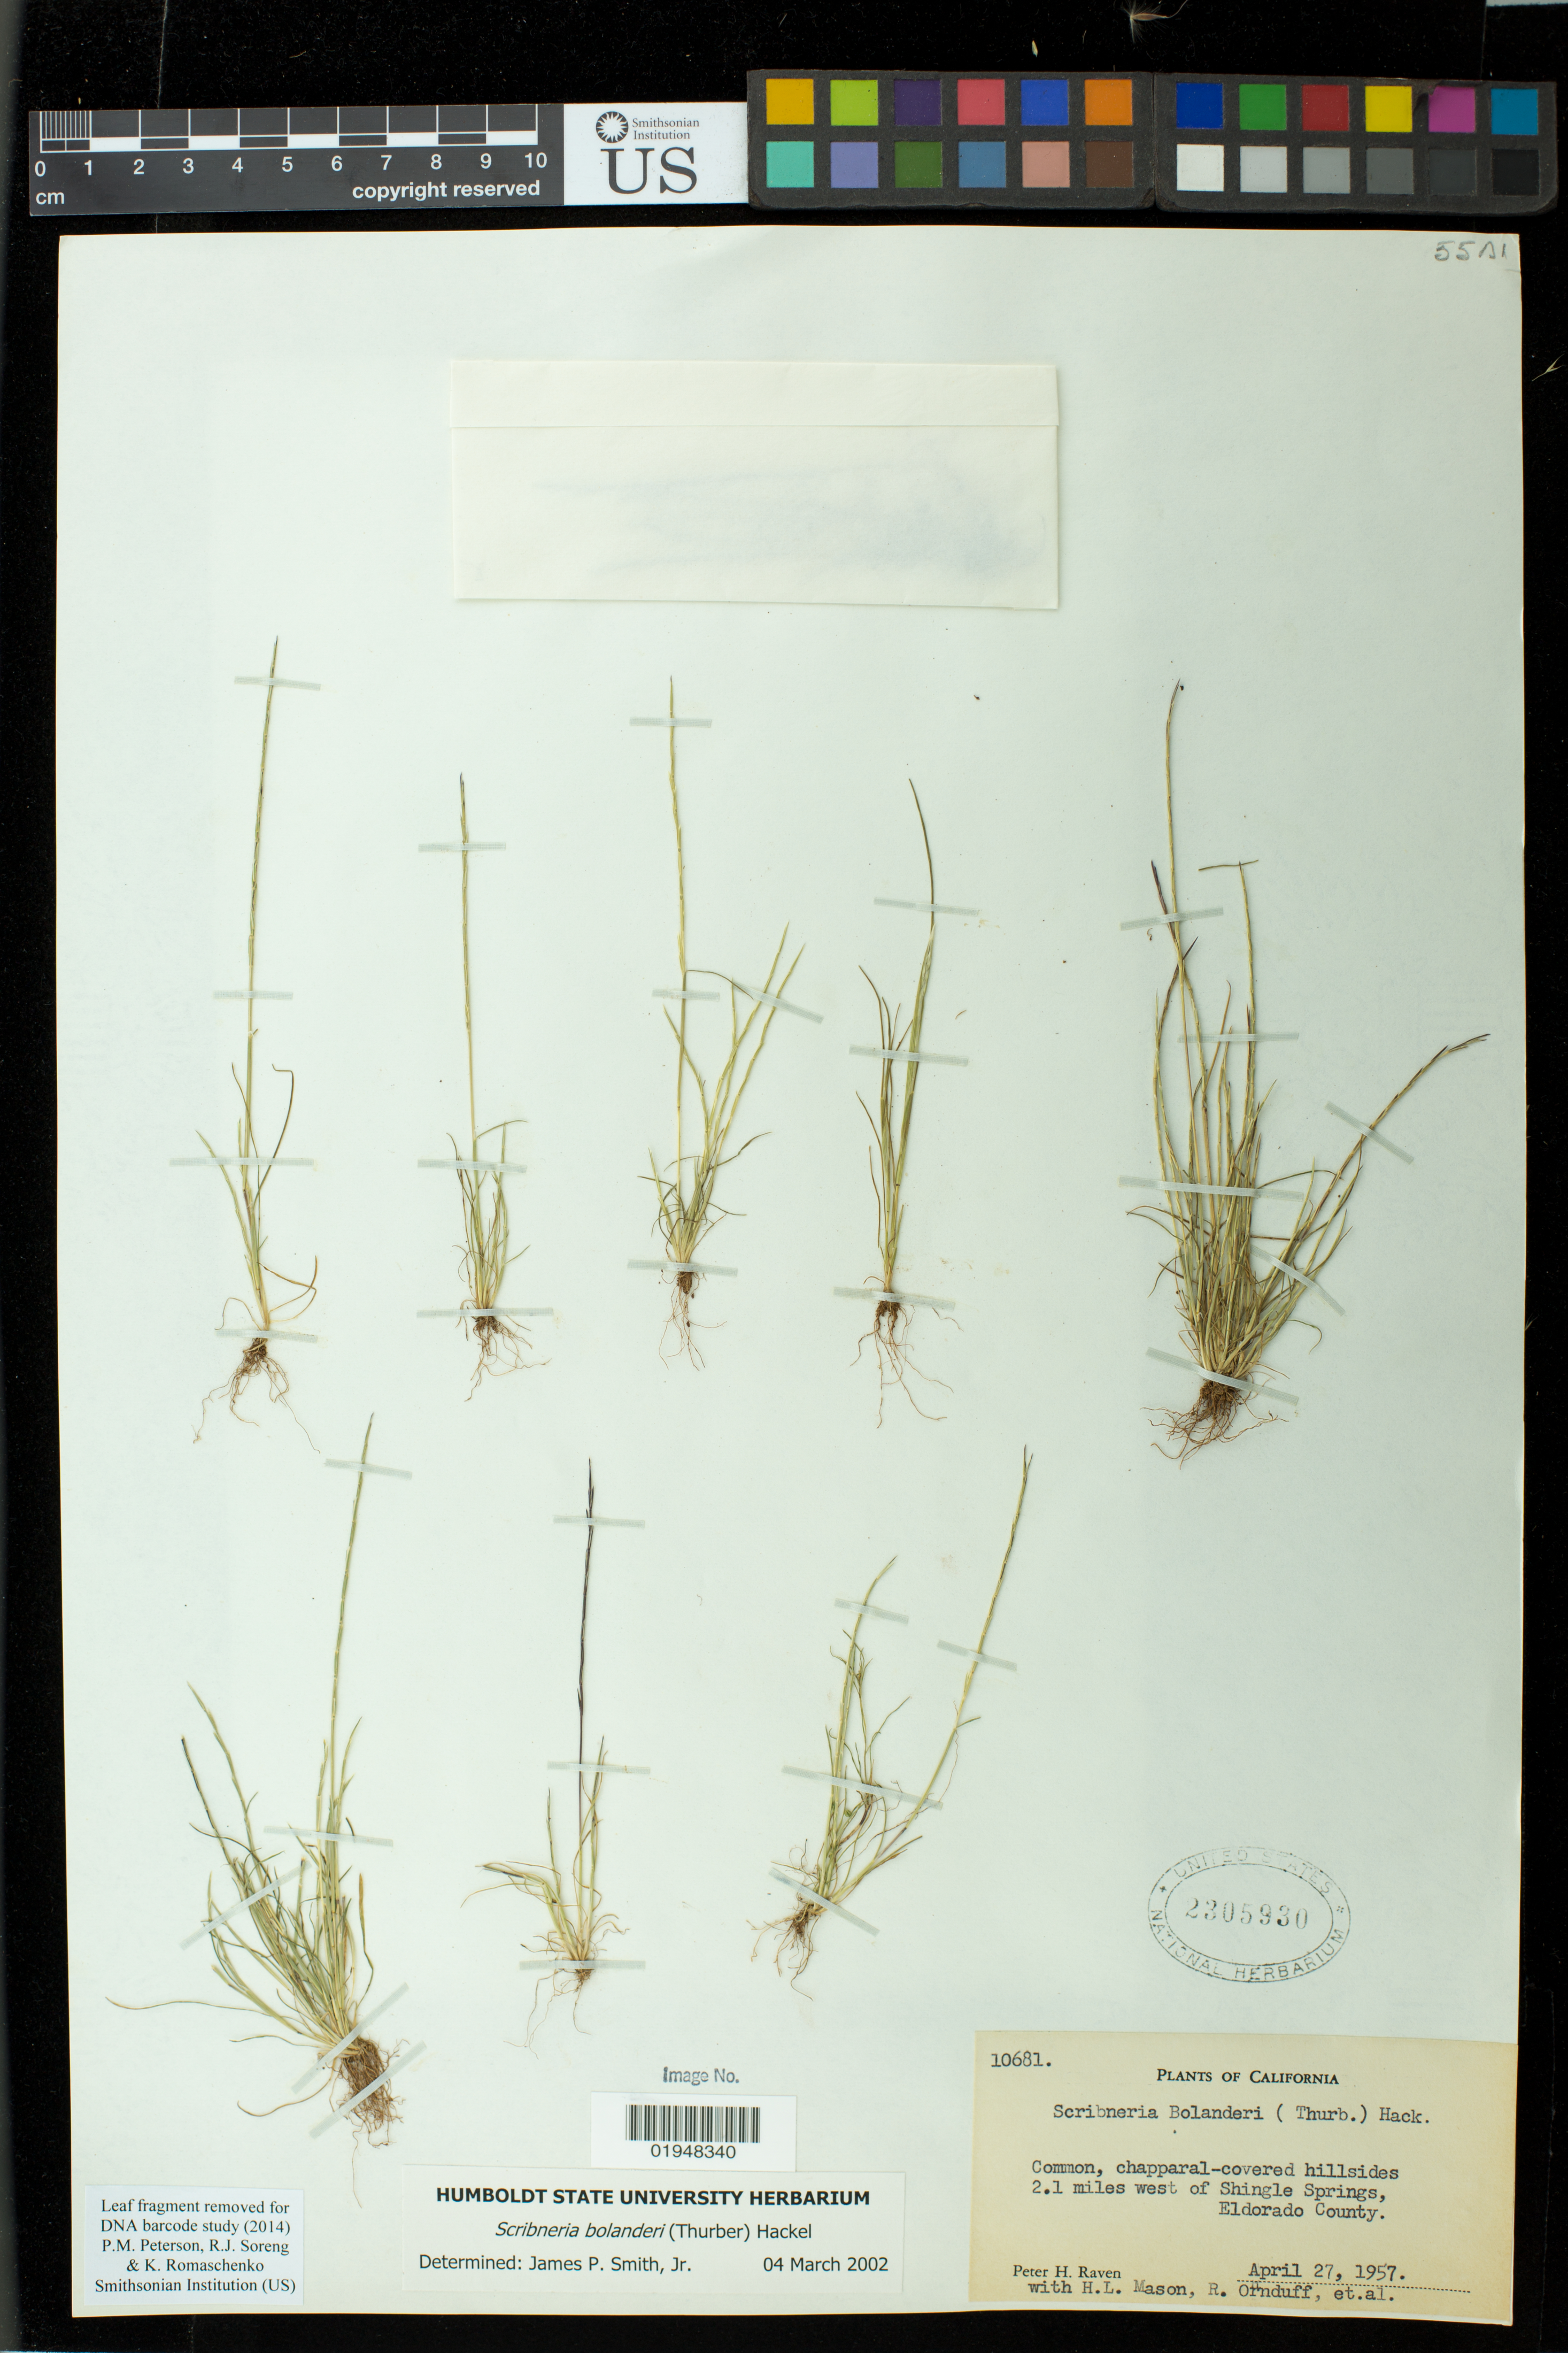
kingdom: Plantae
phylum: Tracheophyta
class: Liliopsida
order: Poales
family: Poaceae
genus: Scribneria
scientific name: Scribneria bolanderi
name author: (Thurb.) Hack.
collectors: P. Raven, H. L. Mason, R. Ornduff & et al.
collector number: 10681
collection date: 1957-04-27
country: United States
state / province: California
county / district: El Dorado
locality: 2.1 miles west of Shingle Springs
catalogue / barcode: US 2305930